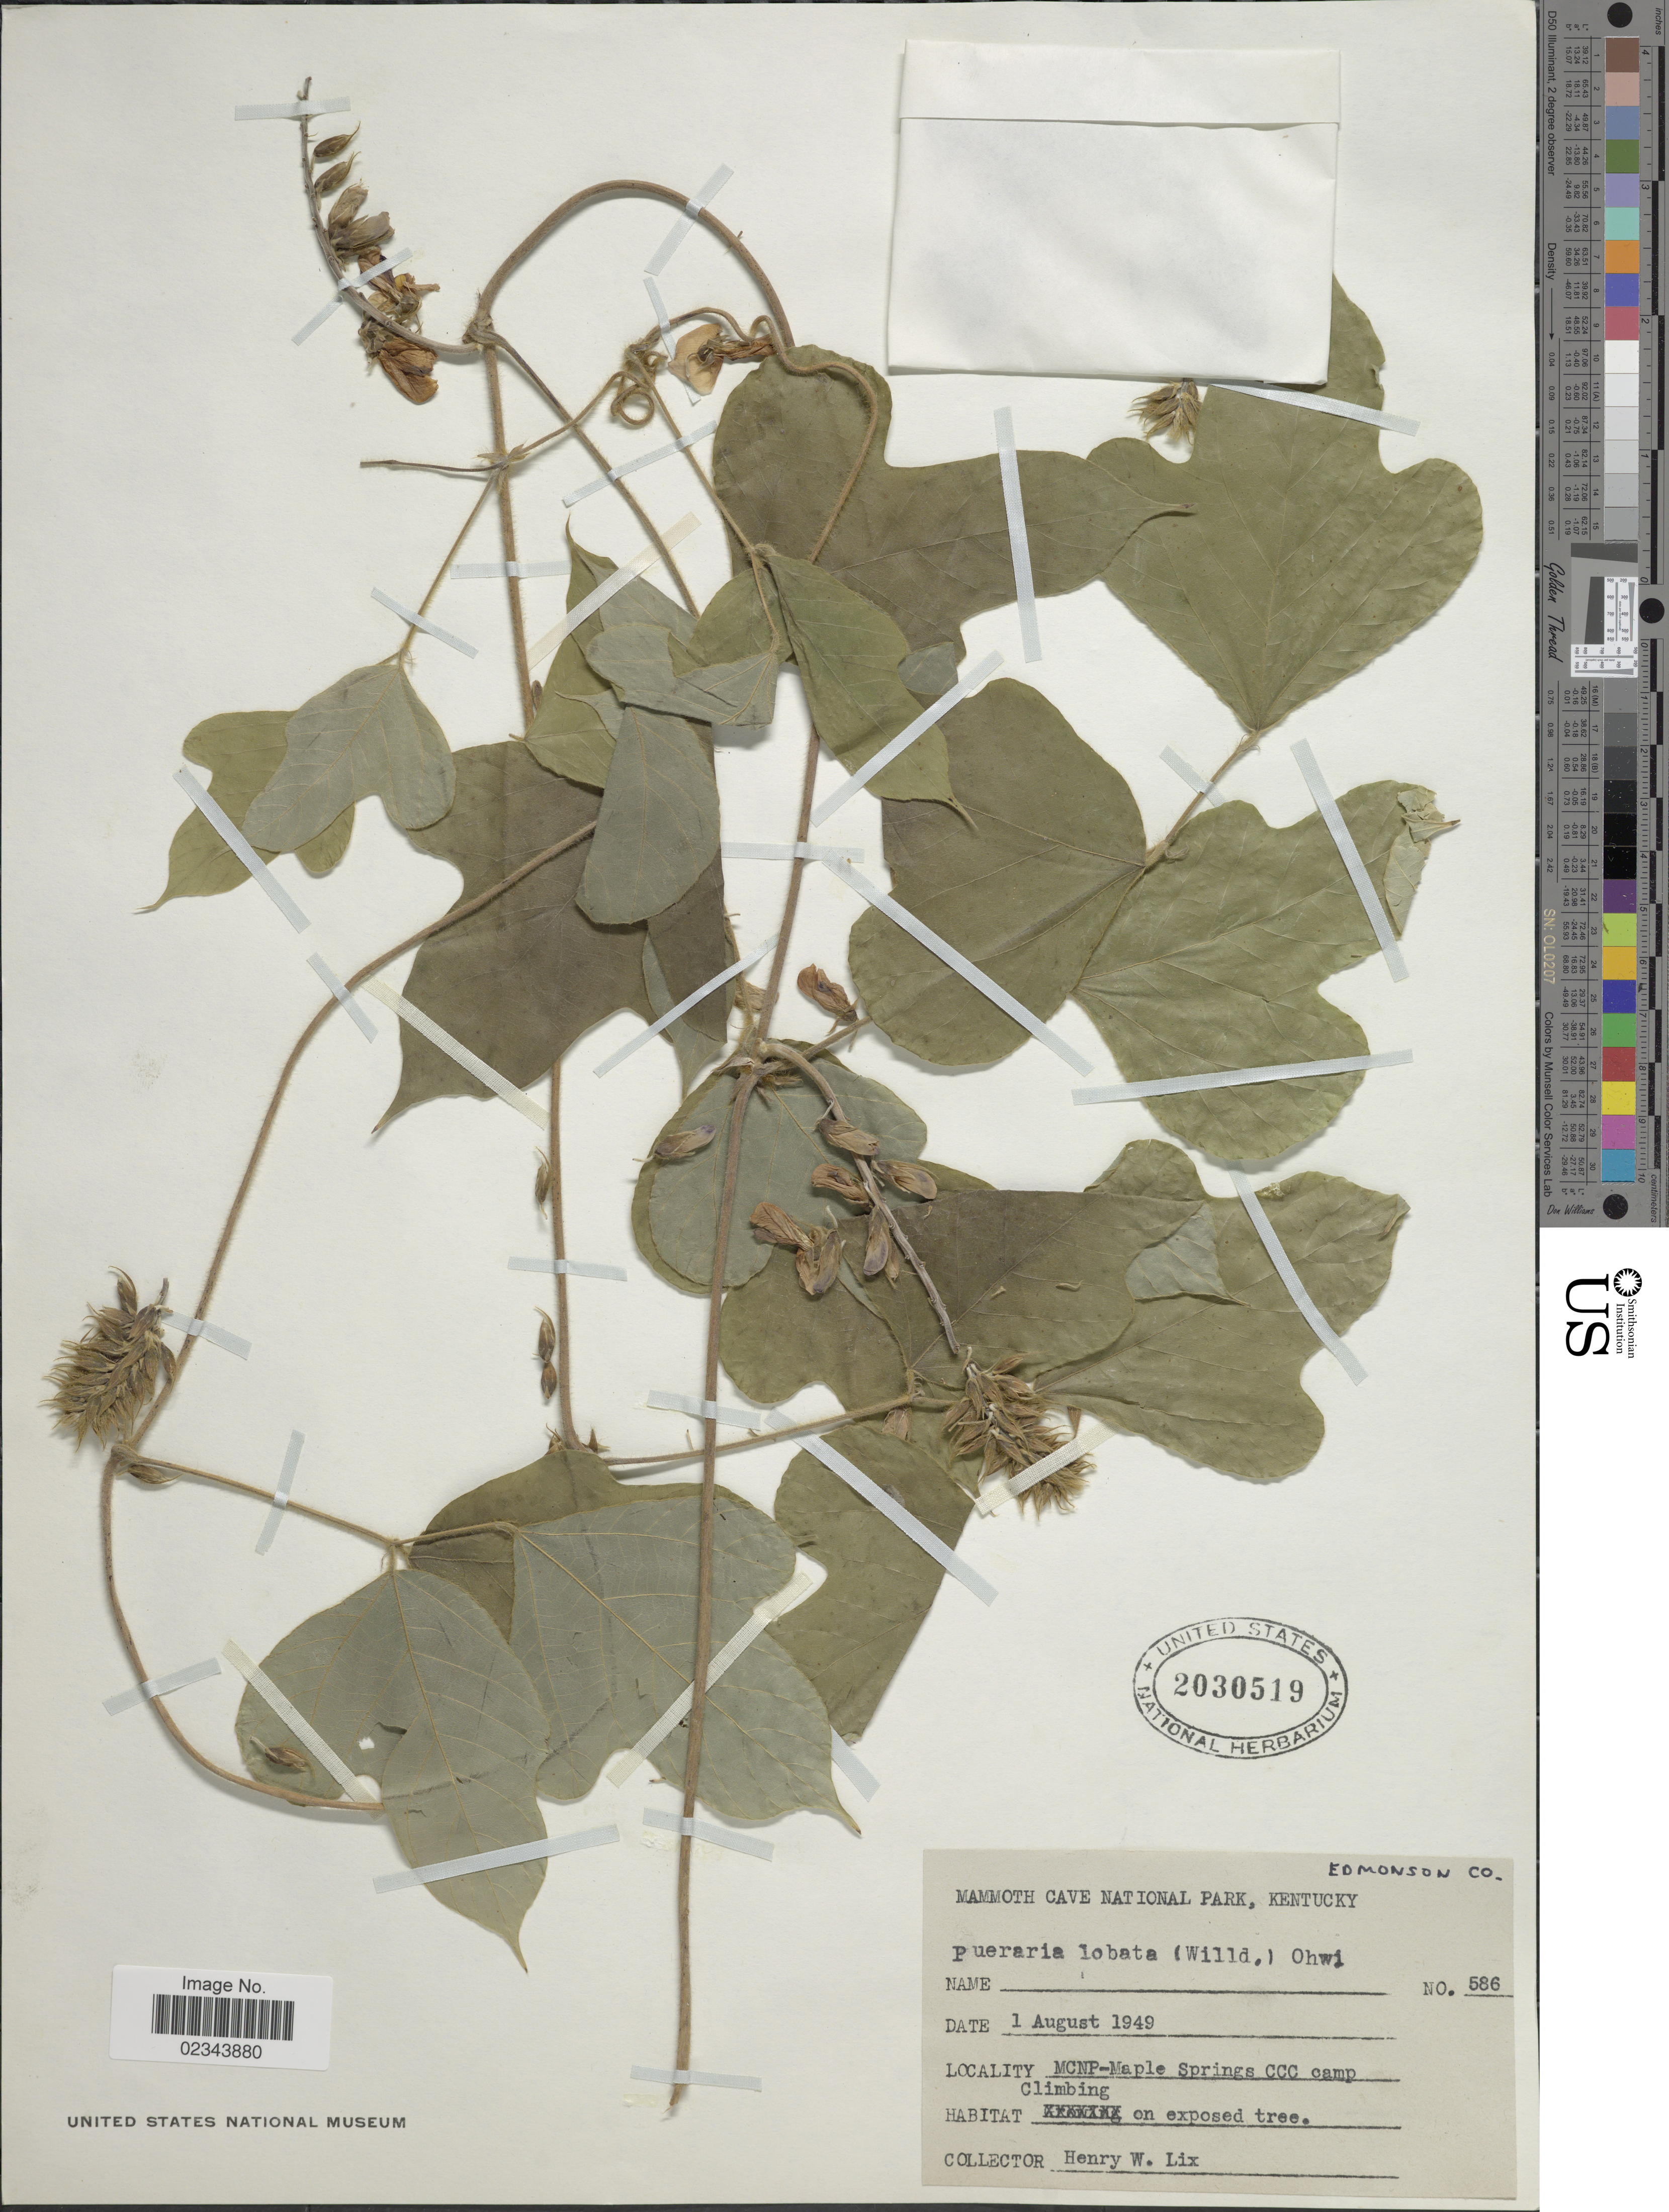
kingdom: Plantae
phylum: Tracheophyta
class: Magnoliopsida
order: Fabales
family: Fabaceae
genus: Pueraria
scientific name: Pueraria lobata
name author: (Willd.) Ohwi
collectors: H. W. Lix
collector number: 586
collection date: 1949-08-01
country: United States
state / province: Kentucky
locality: Mammoth Cave National Park. MCNP-Maple Springs CCC camp Climbing. Edmonson Co.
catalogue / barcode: US 2030519